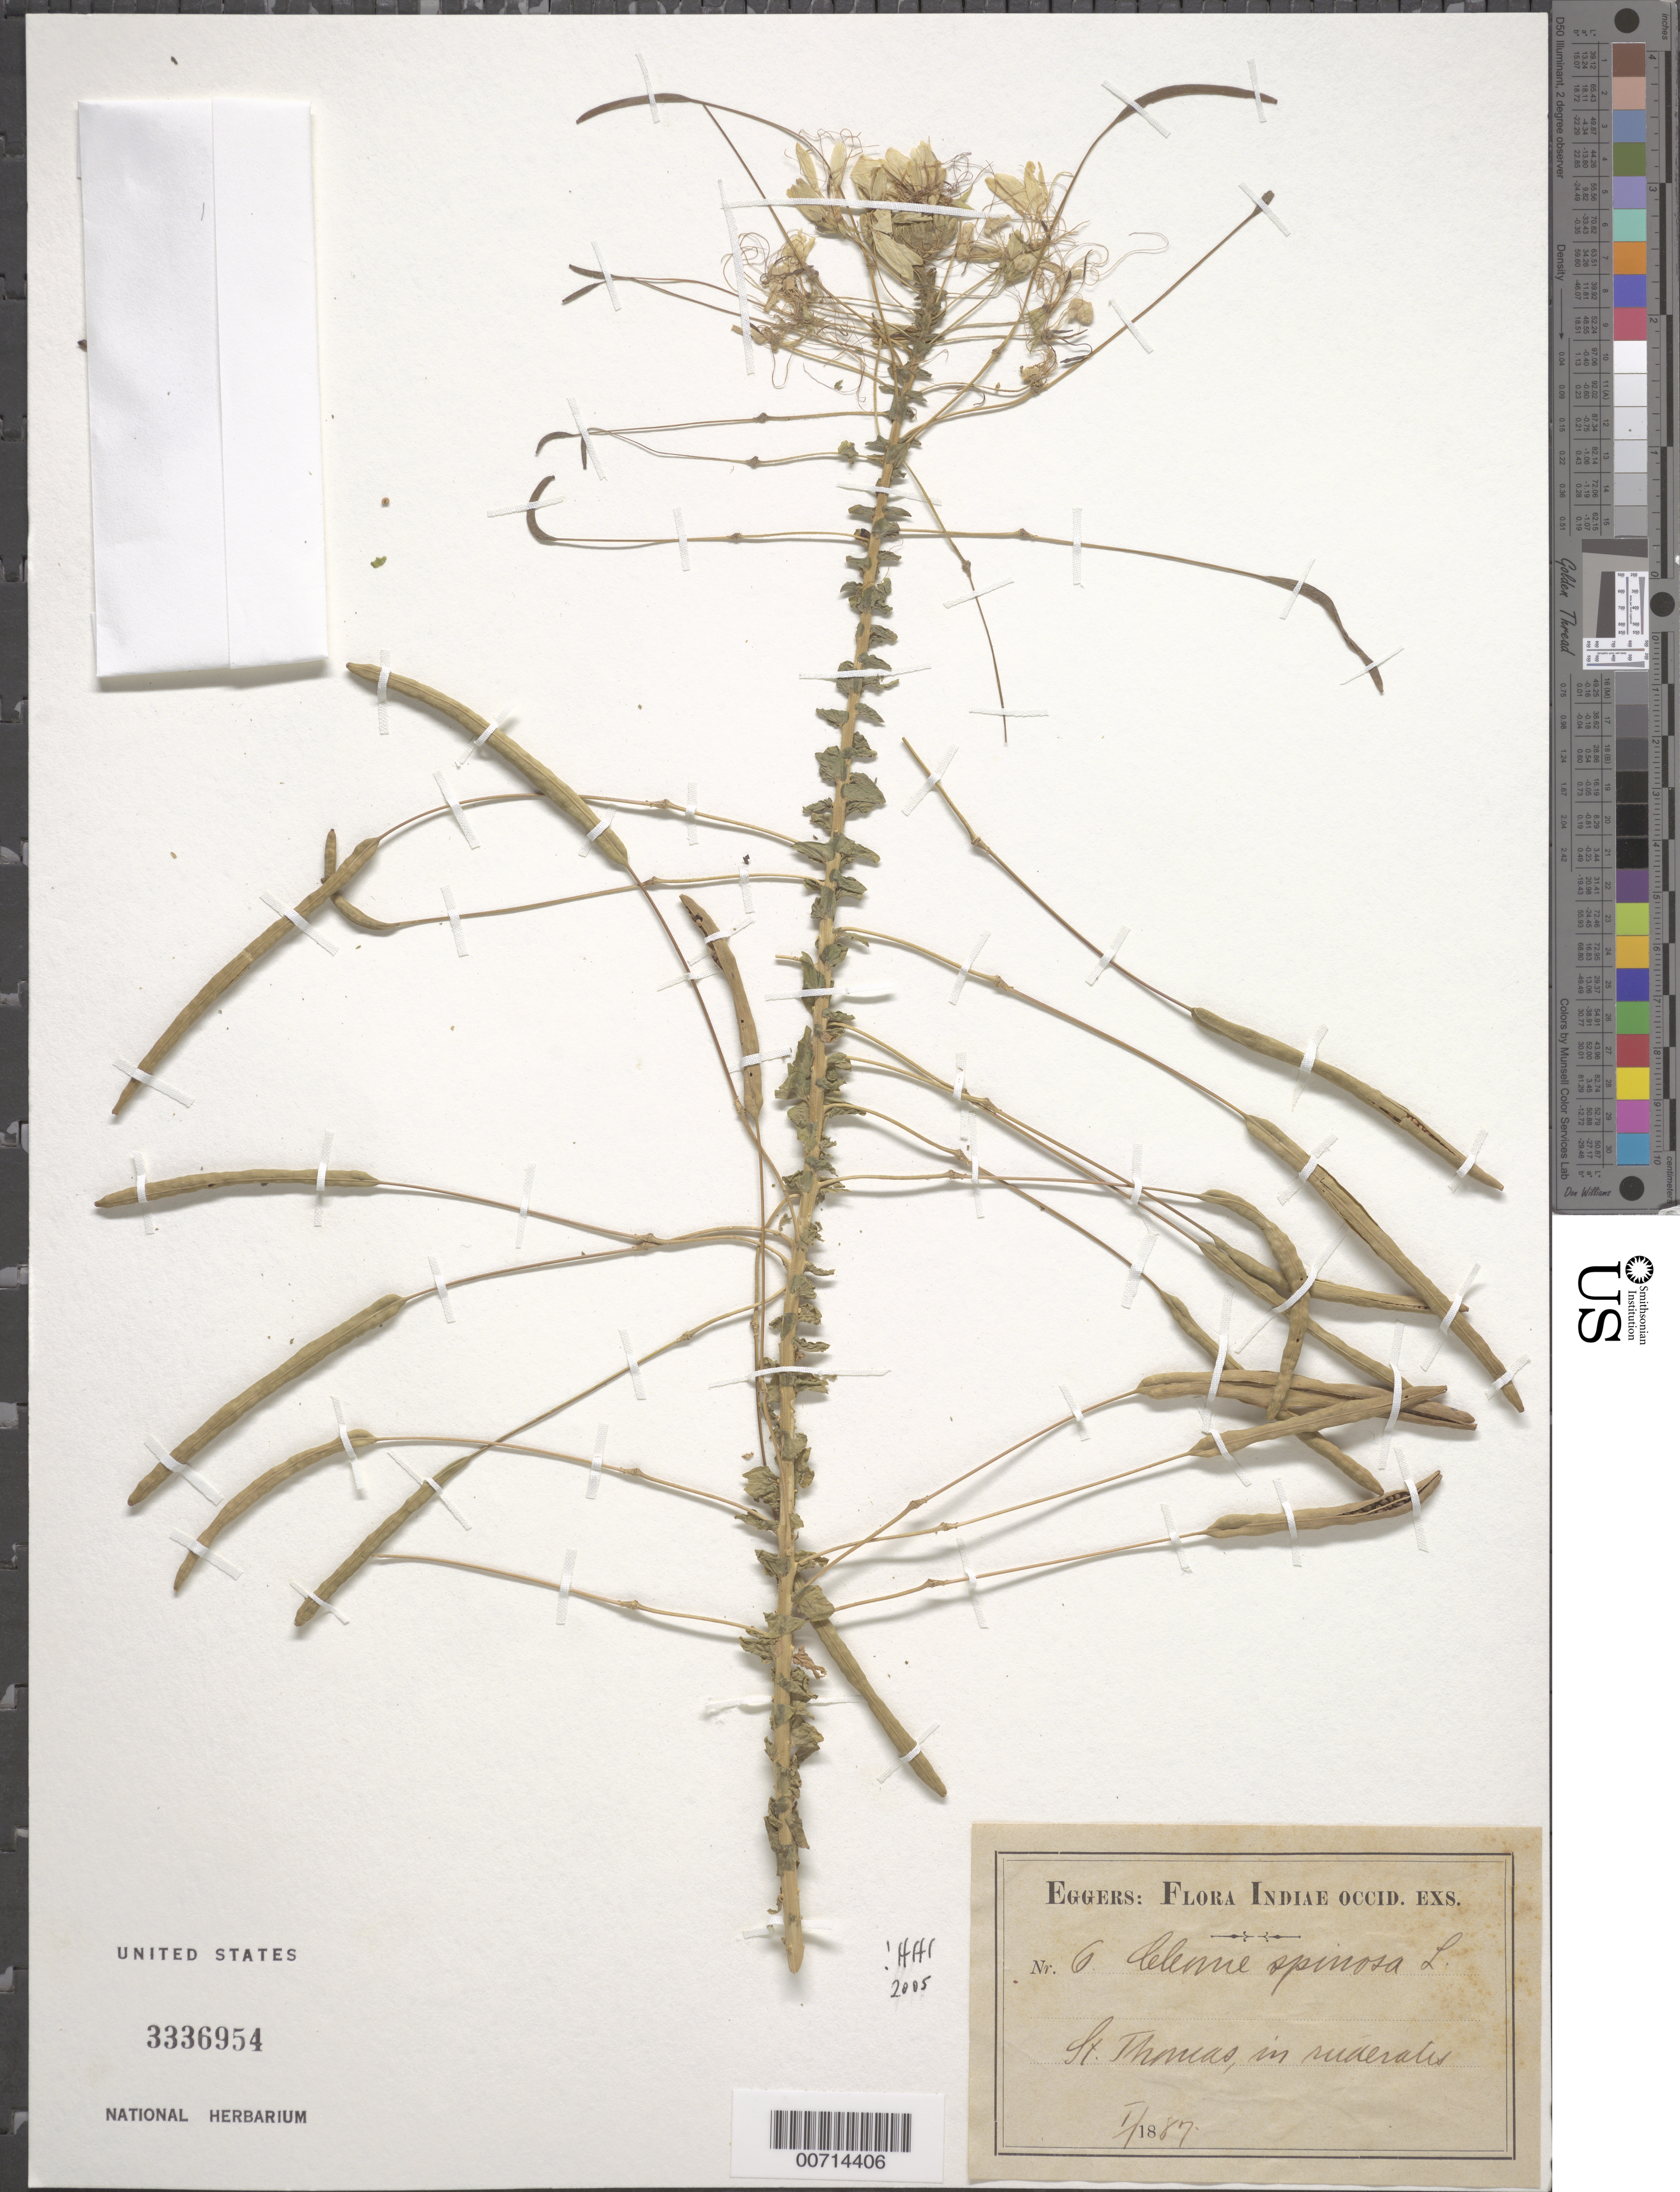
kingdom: Plantae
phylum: Tracheophyta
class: Magnoliopsida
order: Brassicales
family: Cleomaceae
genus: Tarenaya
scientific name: Tarenaya spinosa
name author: (Jacq.) Raf.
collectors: -. Eggers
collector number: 6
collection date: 1887-01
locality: Indiae Occid. St. Thomas.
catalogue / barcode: US 3336954